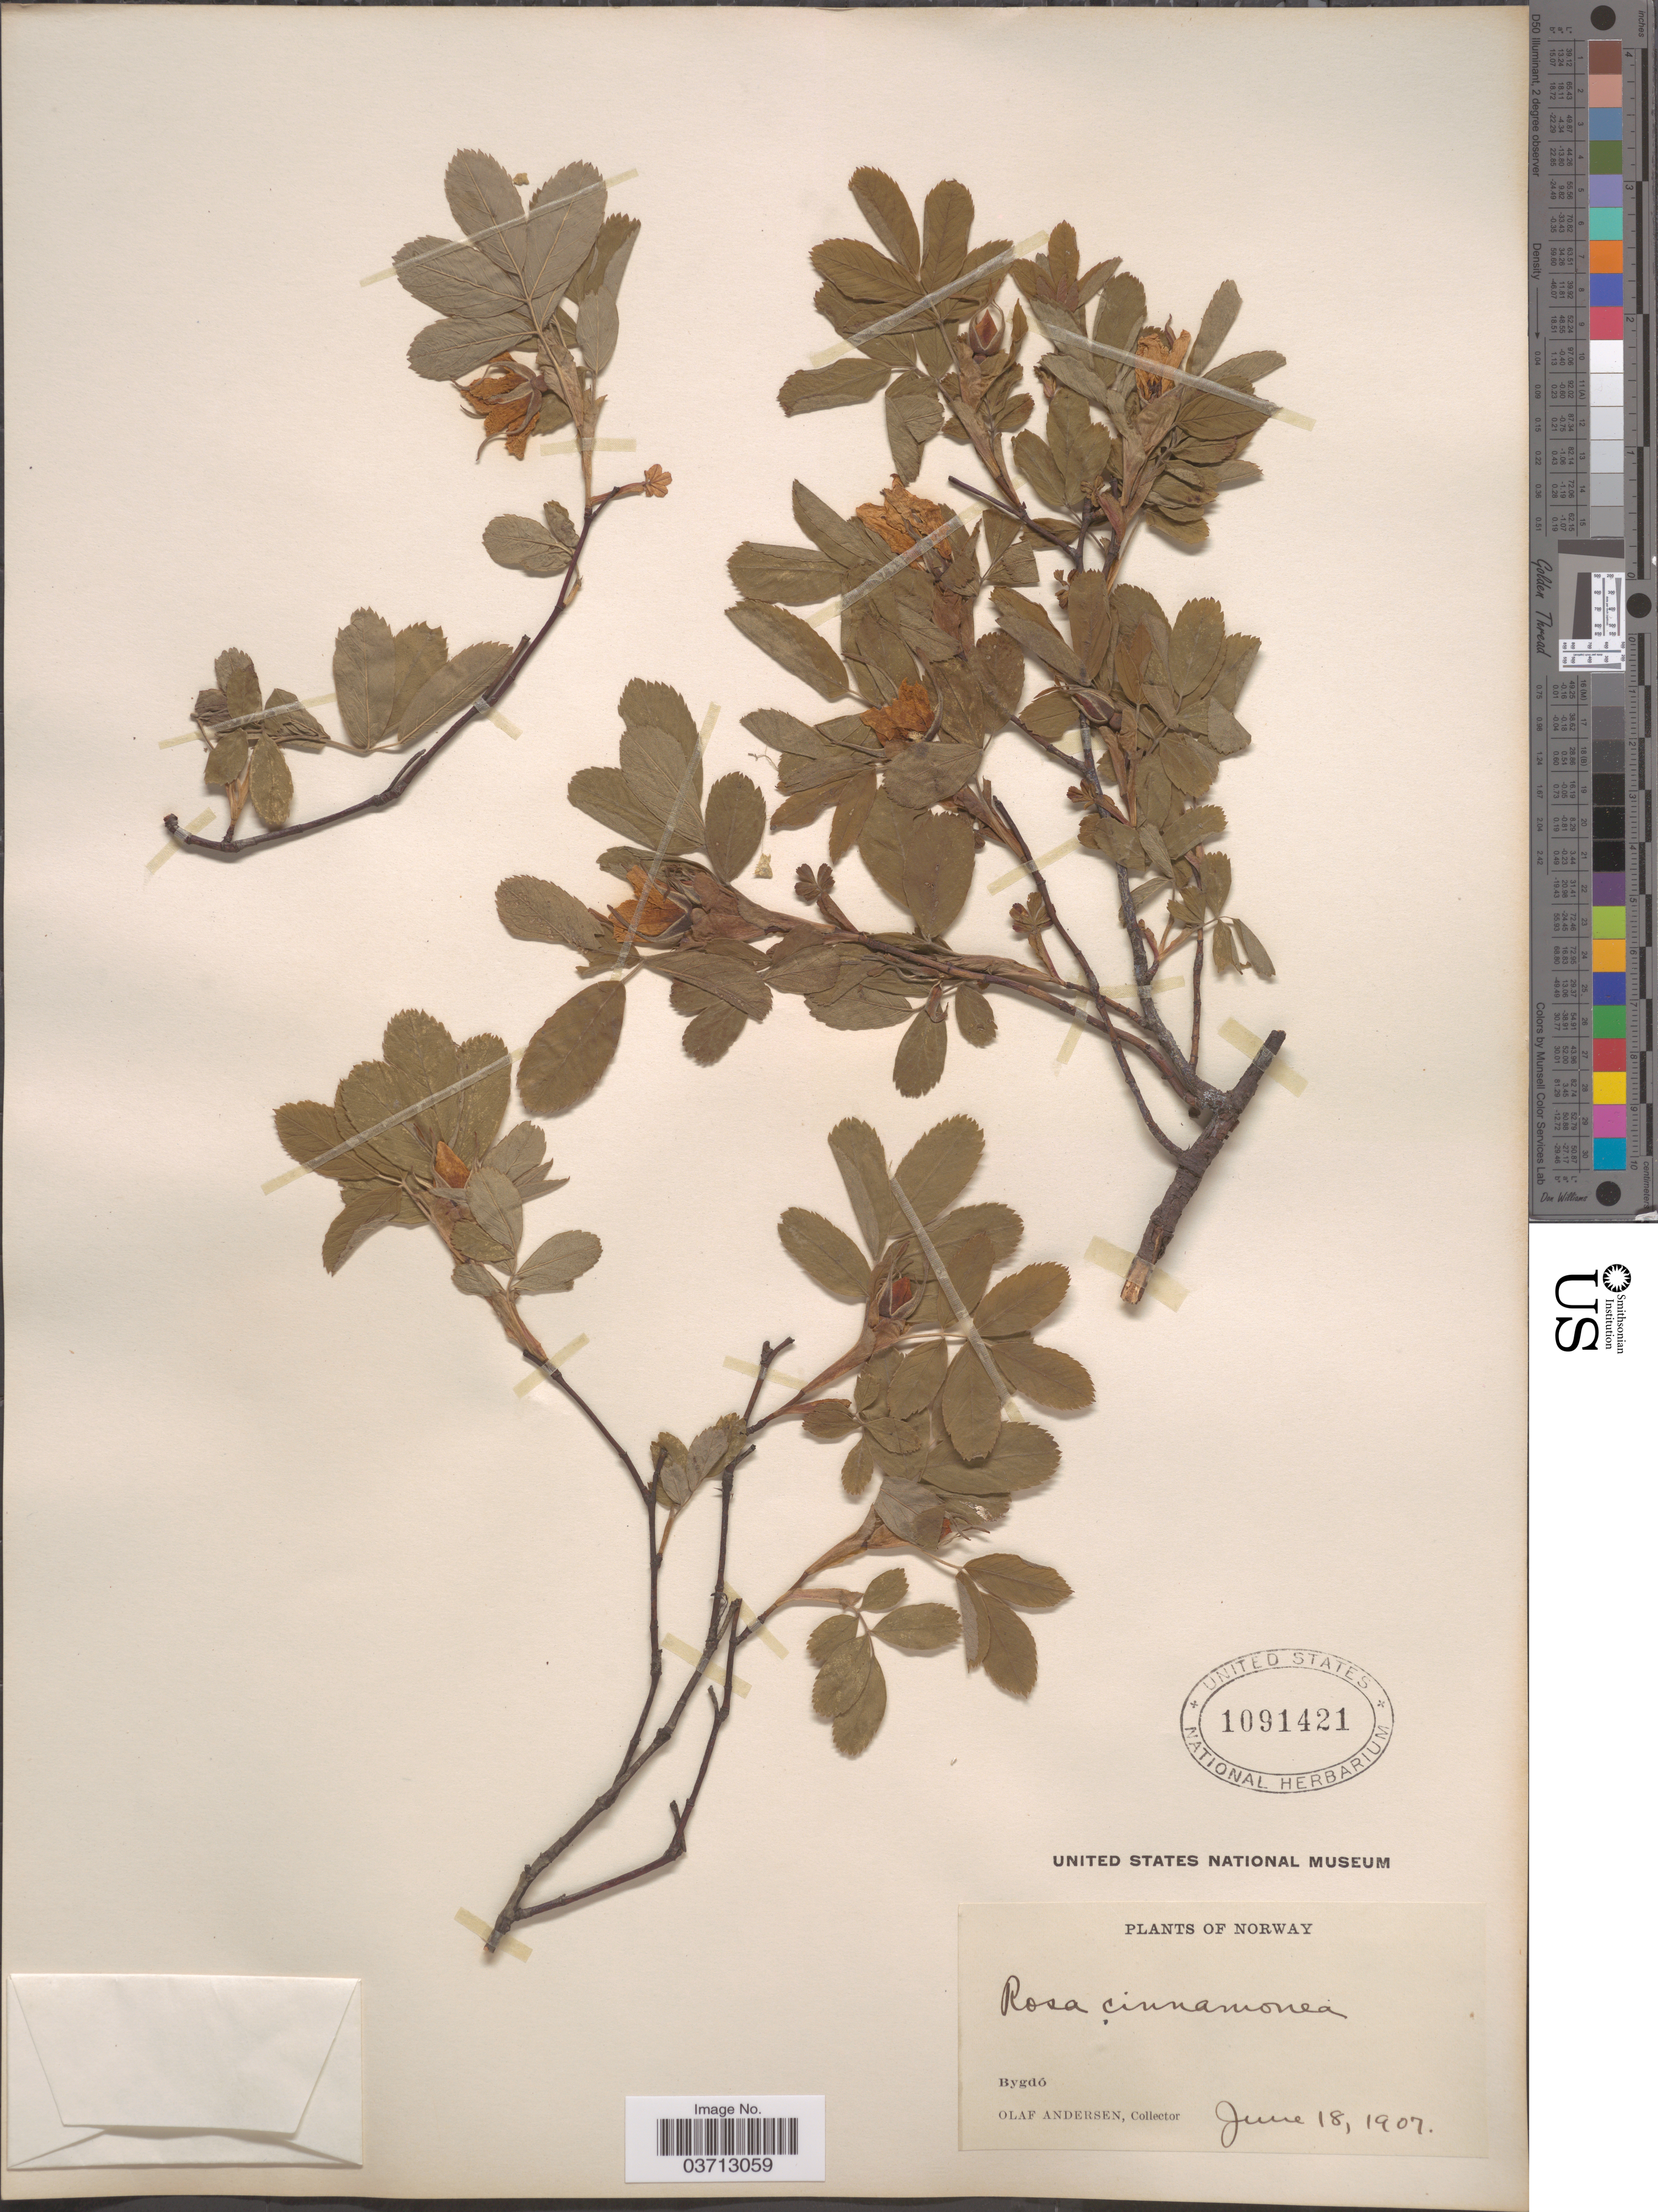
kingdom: Plantae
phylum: Tracheophyta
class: Magnoliopsida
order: Rosales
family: Rosaceae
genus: Rosa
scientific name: Rosa cinnamomea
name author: L.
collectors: O. Andersen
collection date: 1907-06-18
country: Norway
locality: Bygdó.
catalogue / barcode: US 1091421